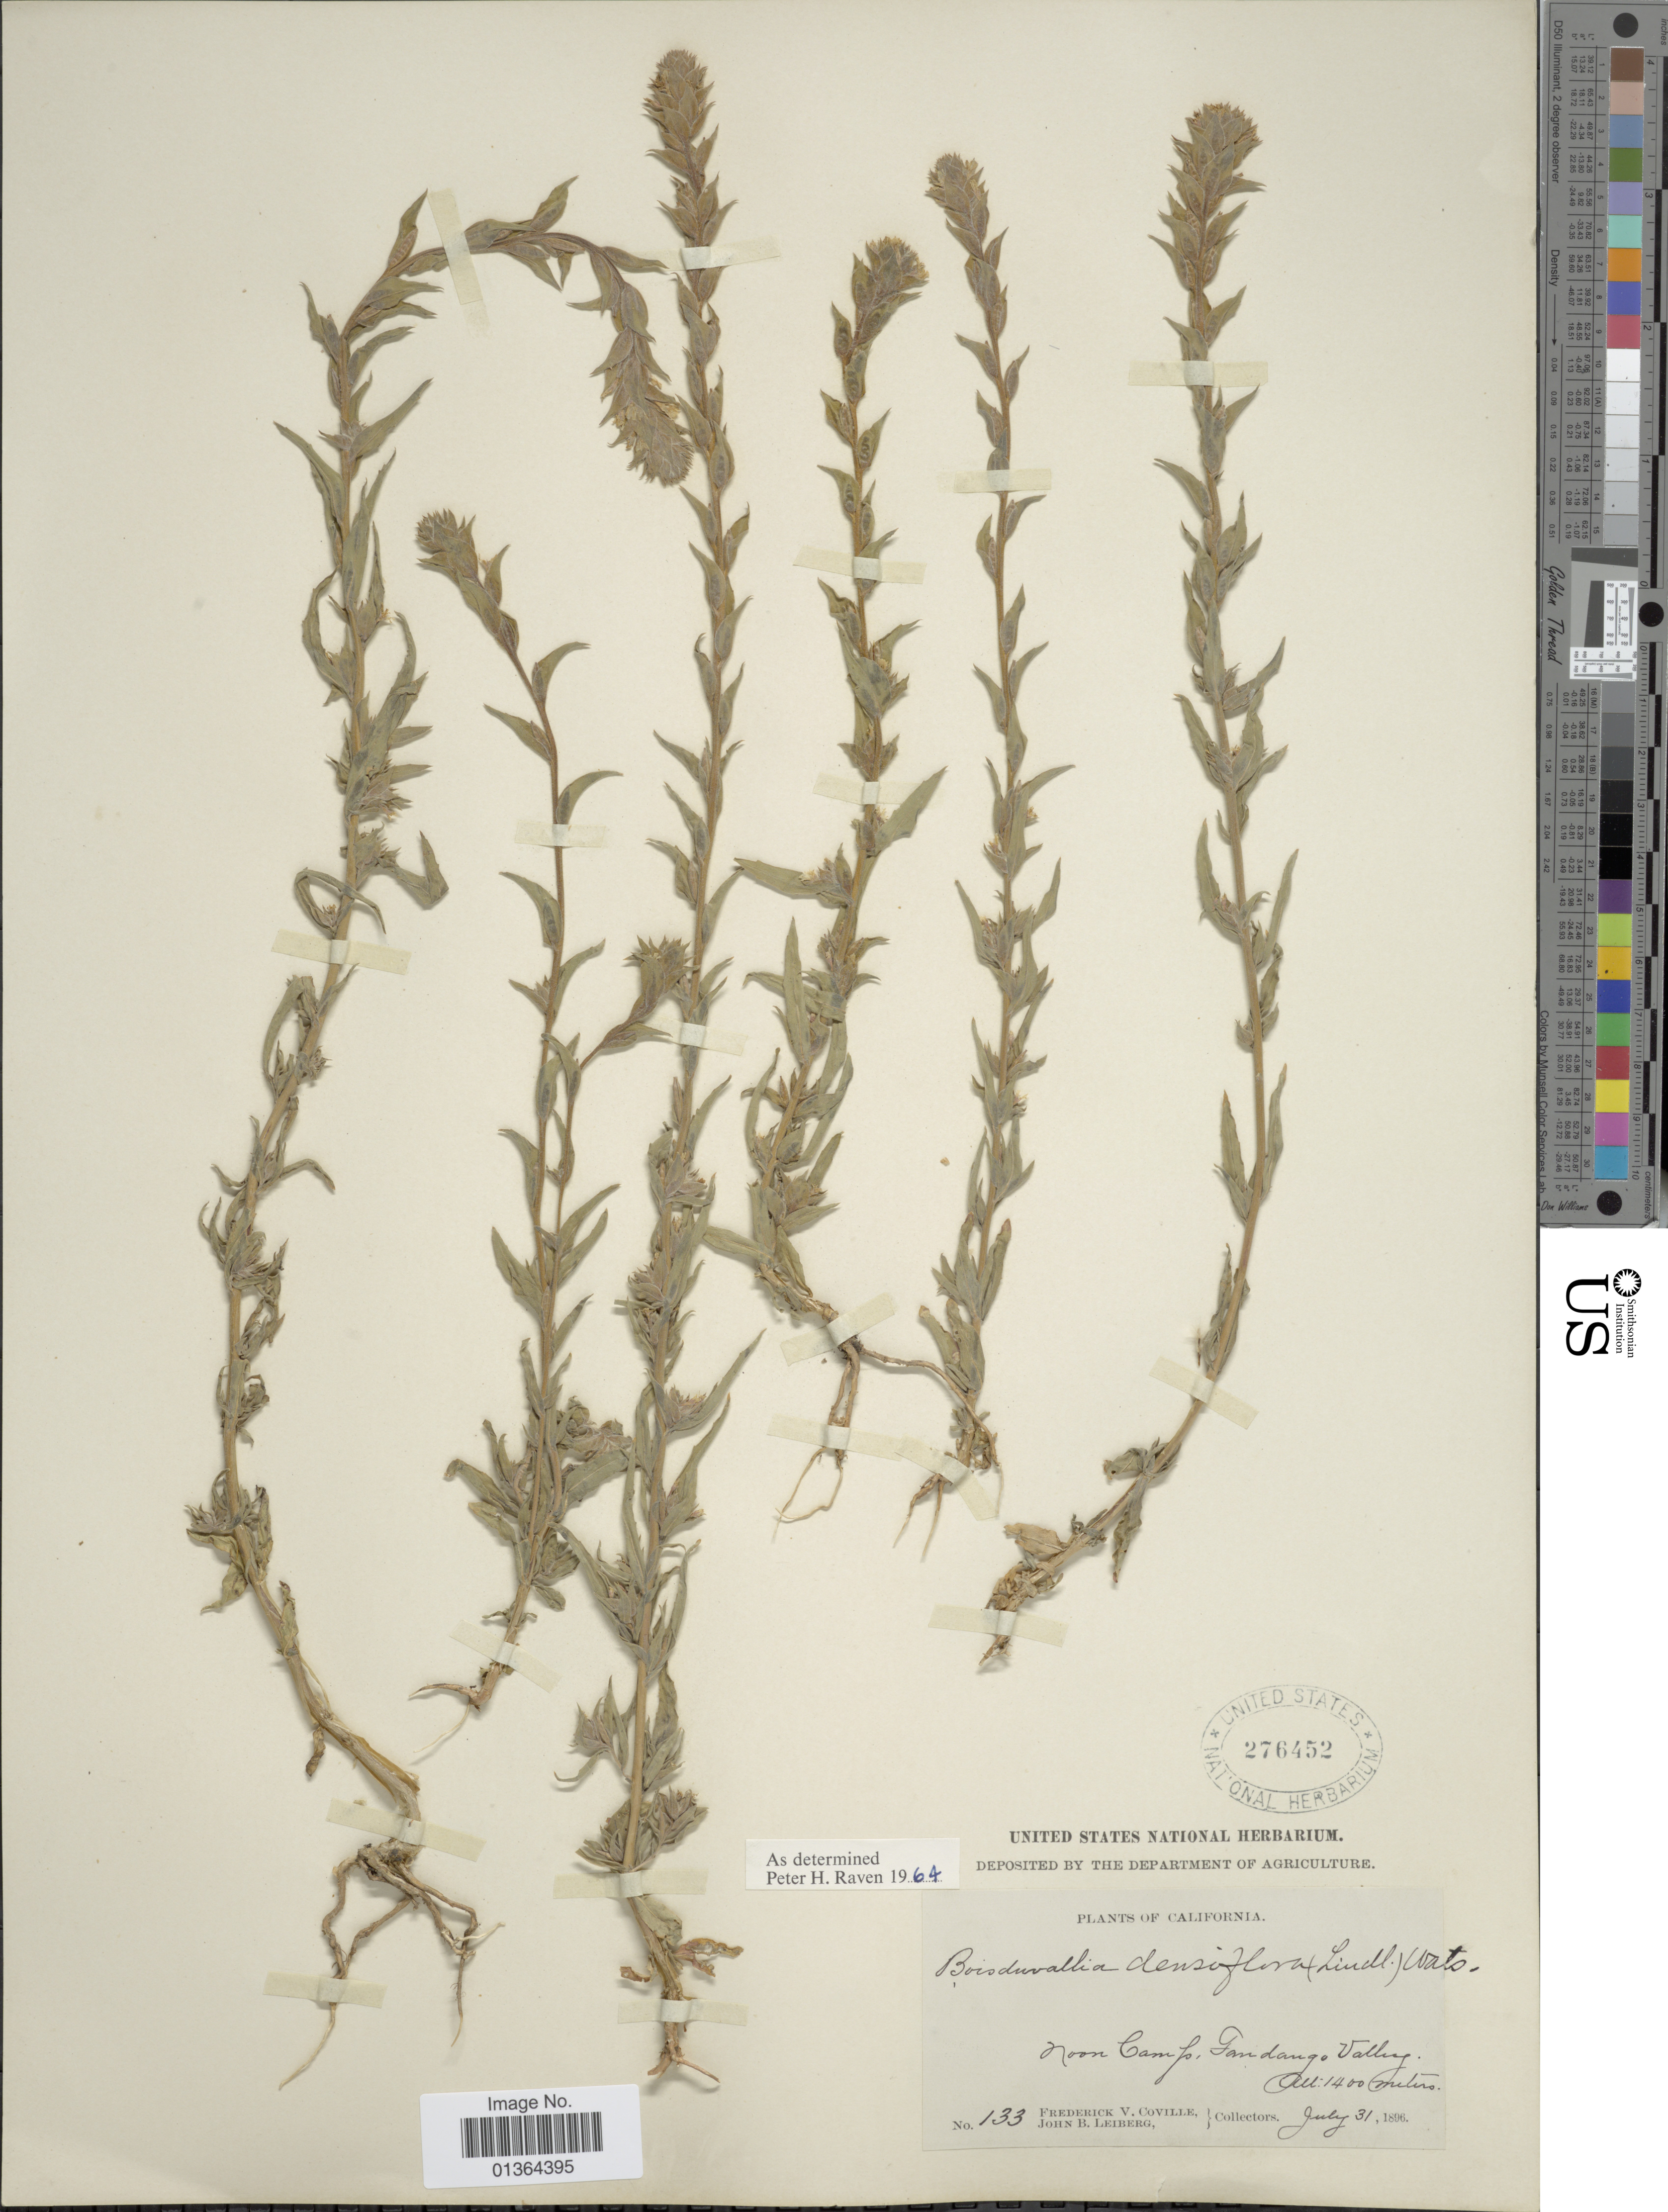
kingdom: Plantae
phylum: Tracheophyta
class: Magnoliopsida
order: Myrtales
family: Onagraceae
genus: Epilobium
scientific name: Epilobium densiflorum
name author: (Lindl.) Hoch & P.H. Raven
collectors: F. V. Coville & J. B. Leiberg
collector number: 133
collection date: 1896-07-31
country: United States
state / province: California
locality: Noon Camp, Fandango Valley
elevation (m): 1400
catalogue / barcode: US 276452